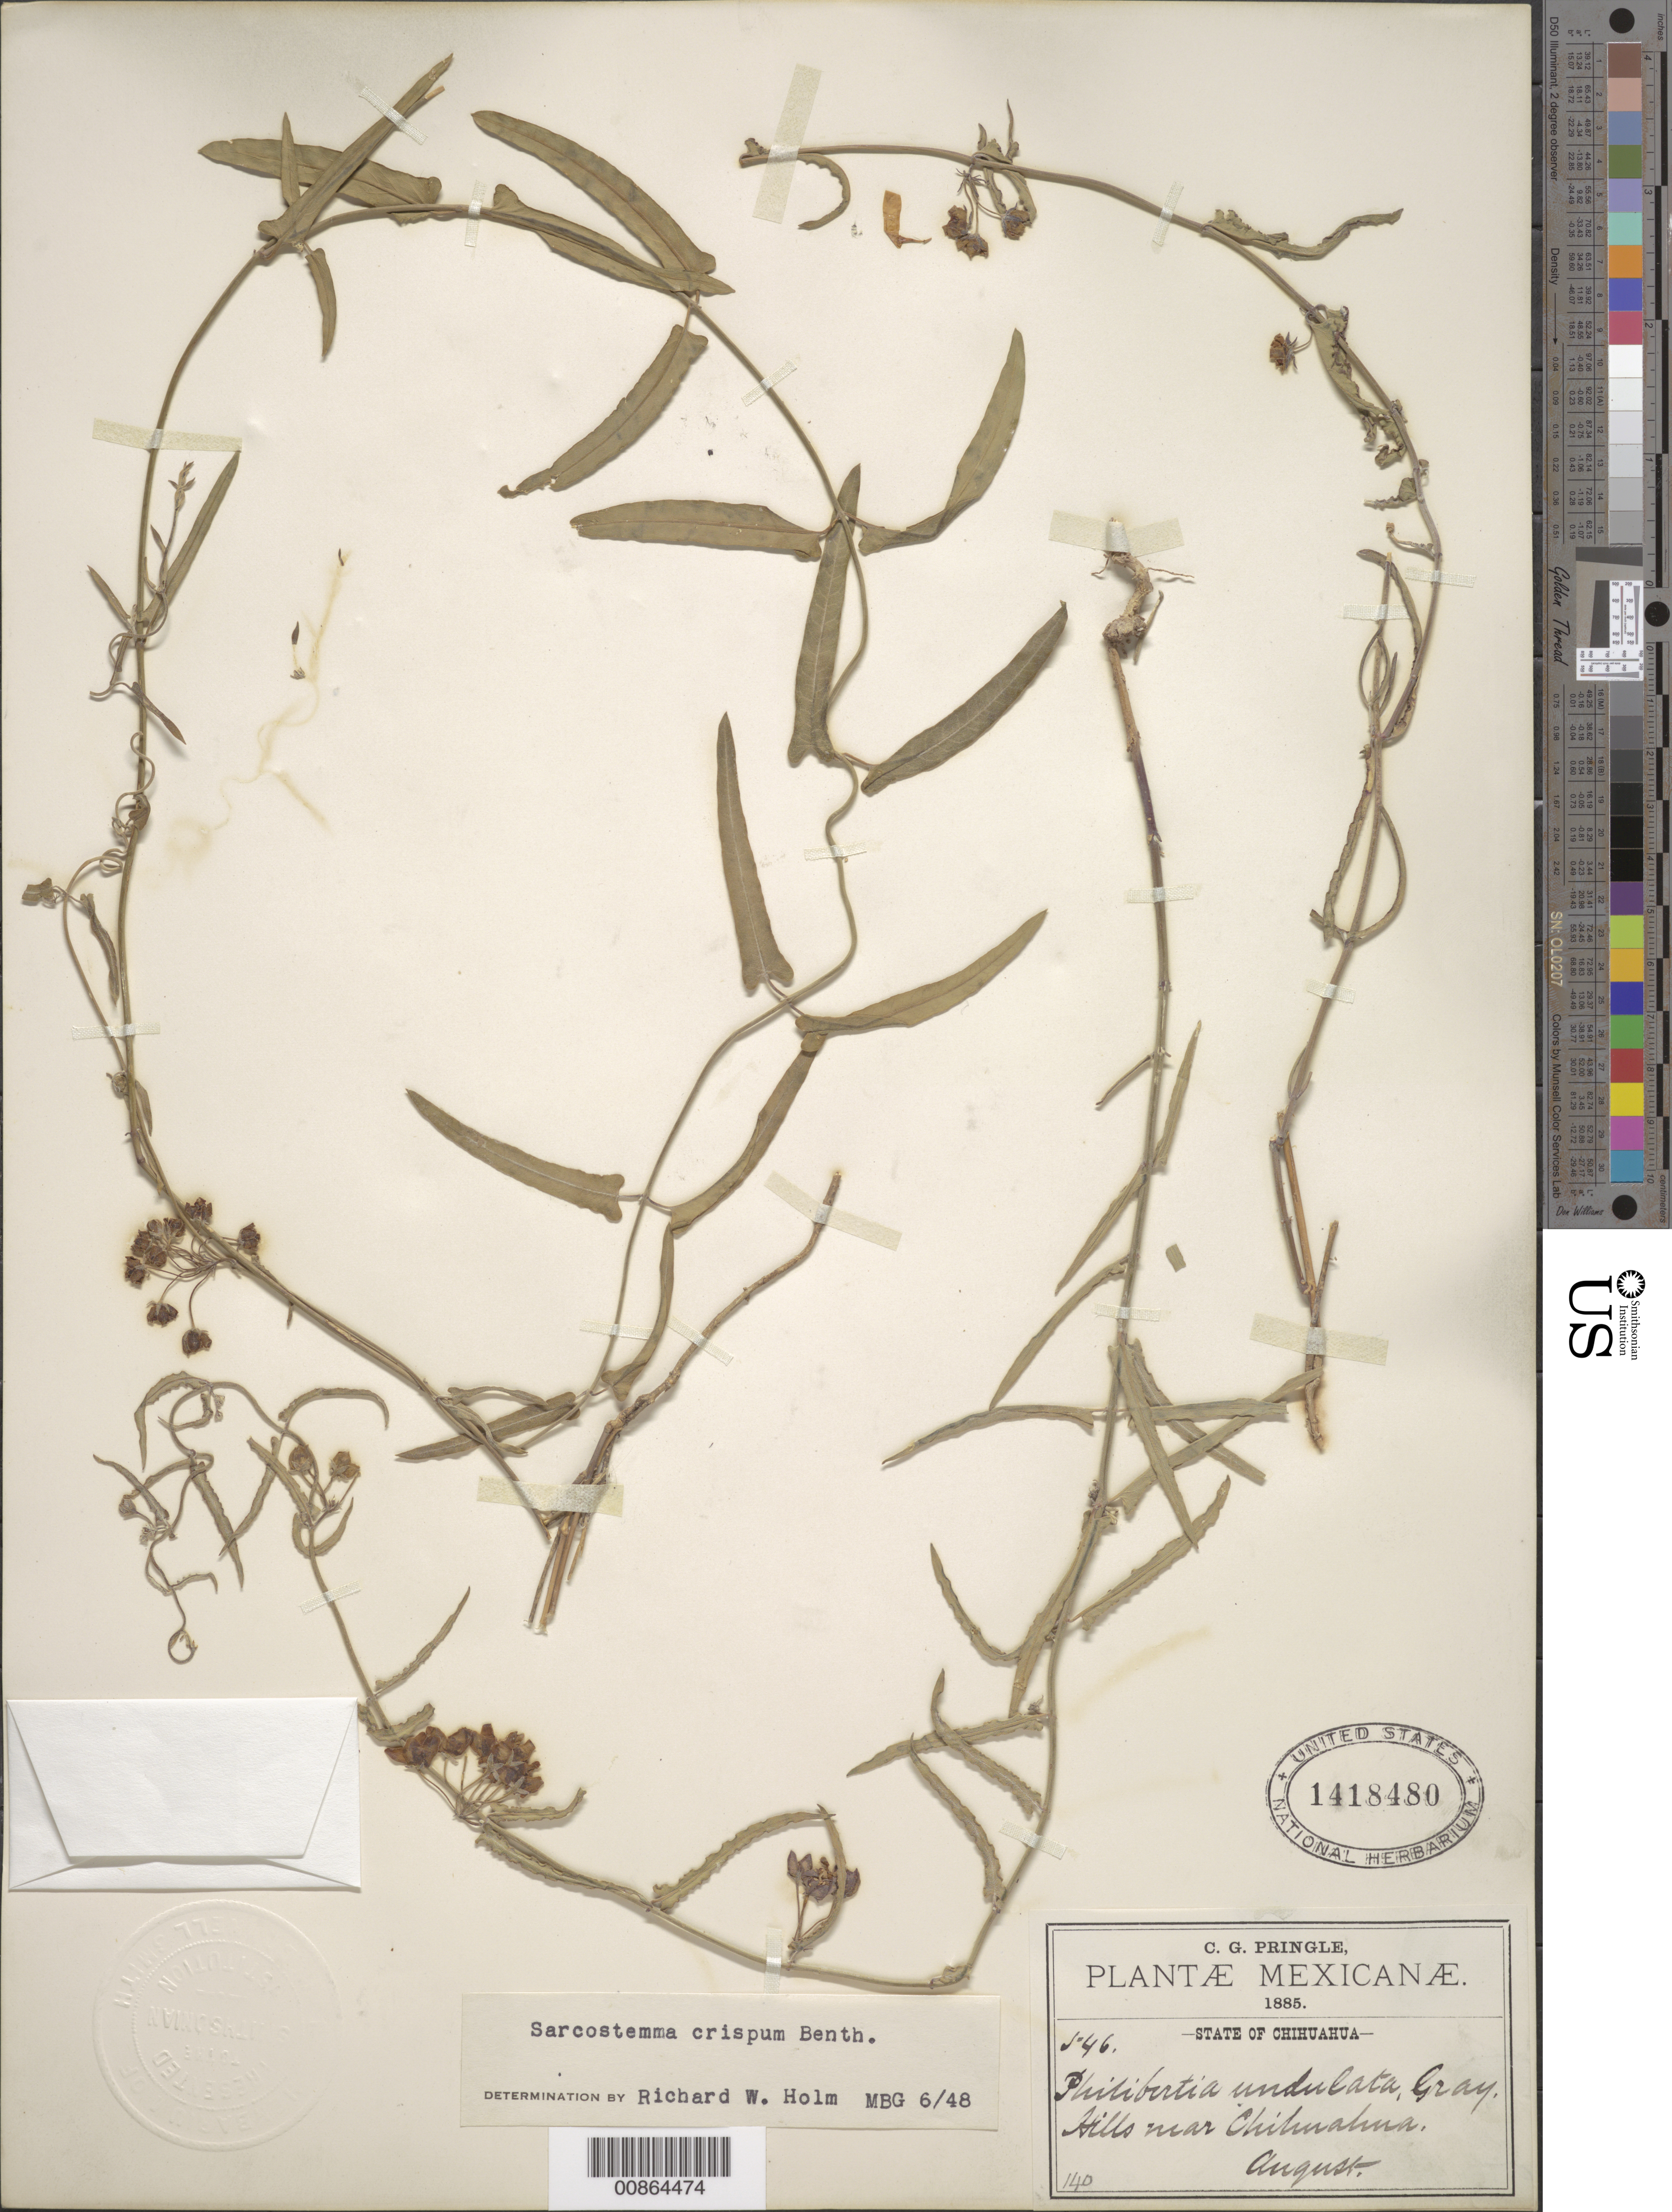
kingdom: Plantae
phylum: Tracheophyta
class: Magnoliopsida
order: Gentianales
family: Apocynaceae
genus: Sarcostemma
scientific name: Sarcostemma crispum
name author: Benth.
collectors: C. G. Pringle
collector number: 546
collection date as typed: Aug 1885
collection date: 1885-08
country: Mexico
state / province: Chihuahua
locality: Near Chihuahua.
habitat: Hills.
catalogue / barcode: US 1418480